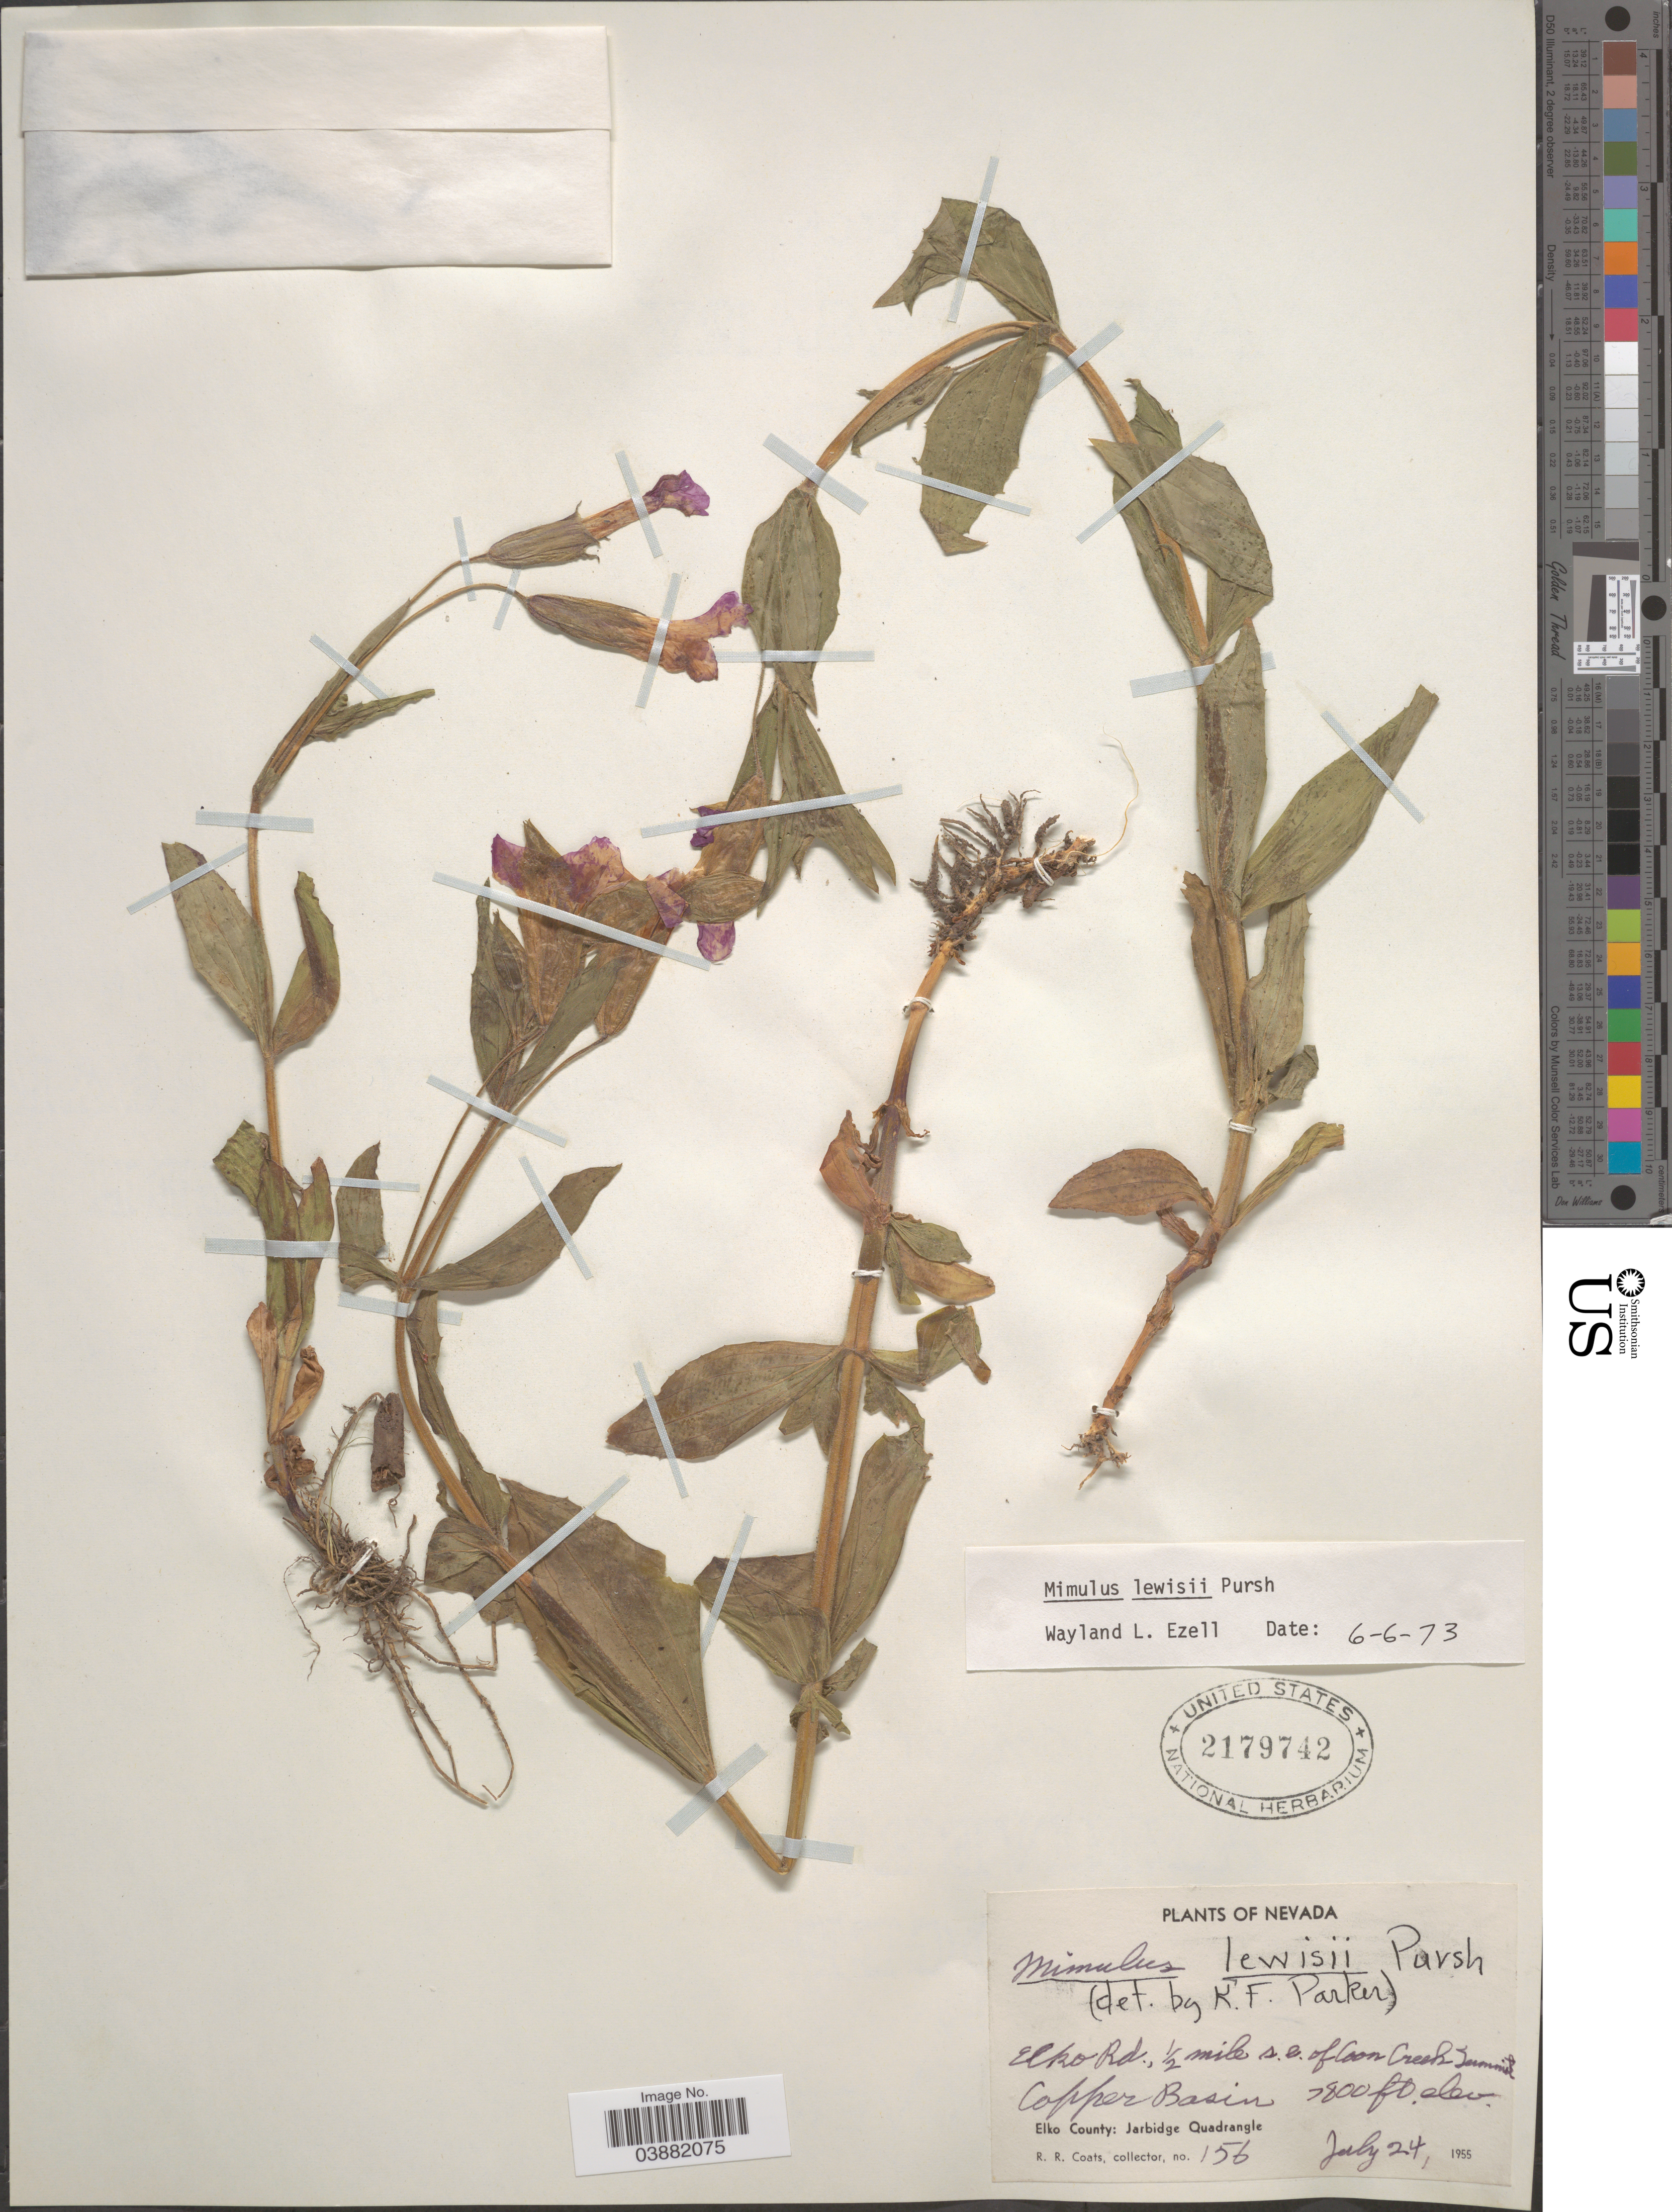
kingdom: Plantae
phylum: Tracheophyta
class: Magnoliopsida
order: Lamiales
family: Phrymaceae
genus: Mimulus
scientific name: Mimulus lewisii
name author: Pursh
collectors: R. Coats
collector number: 156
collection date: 1955-07-24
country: United States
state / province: Nevada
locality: Elko Rd., ½ mile s.e. of Coon Creek Summit. Copper Basin. Elko County: Jarbridge Quadrangle.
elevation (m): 2377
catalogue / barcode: US 2179742